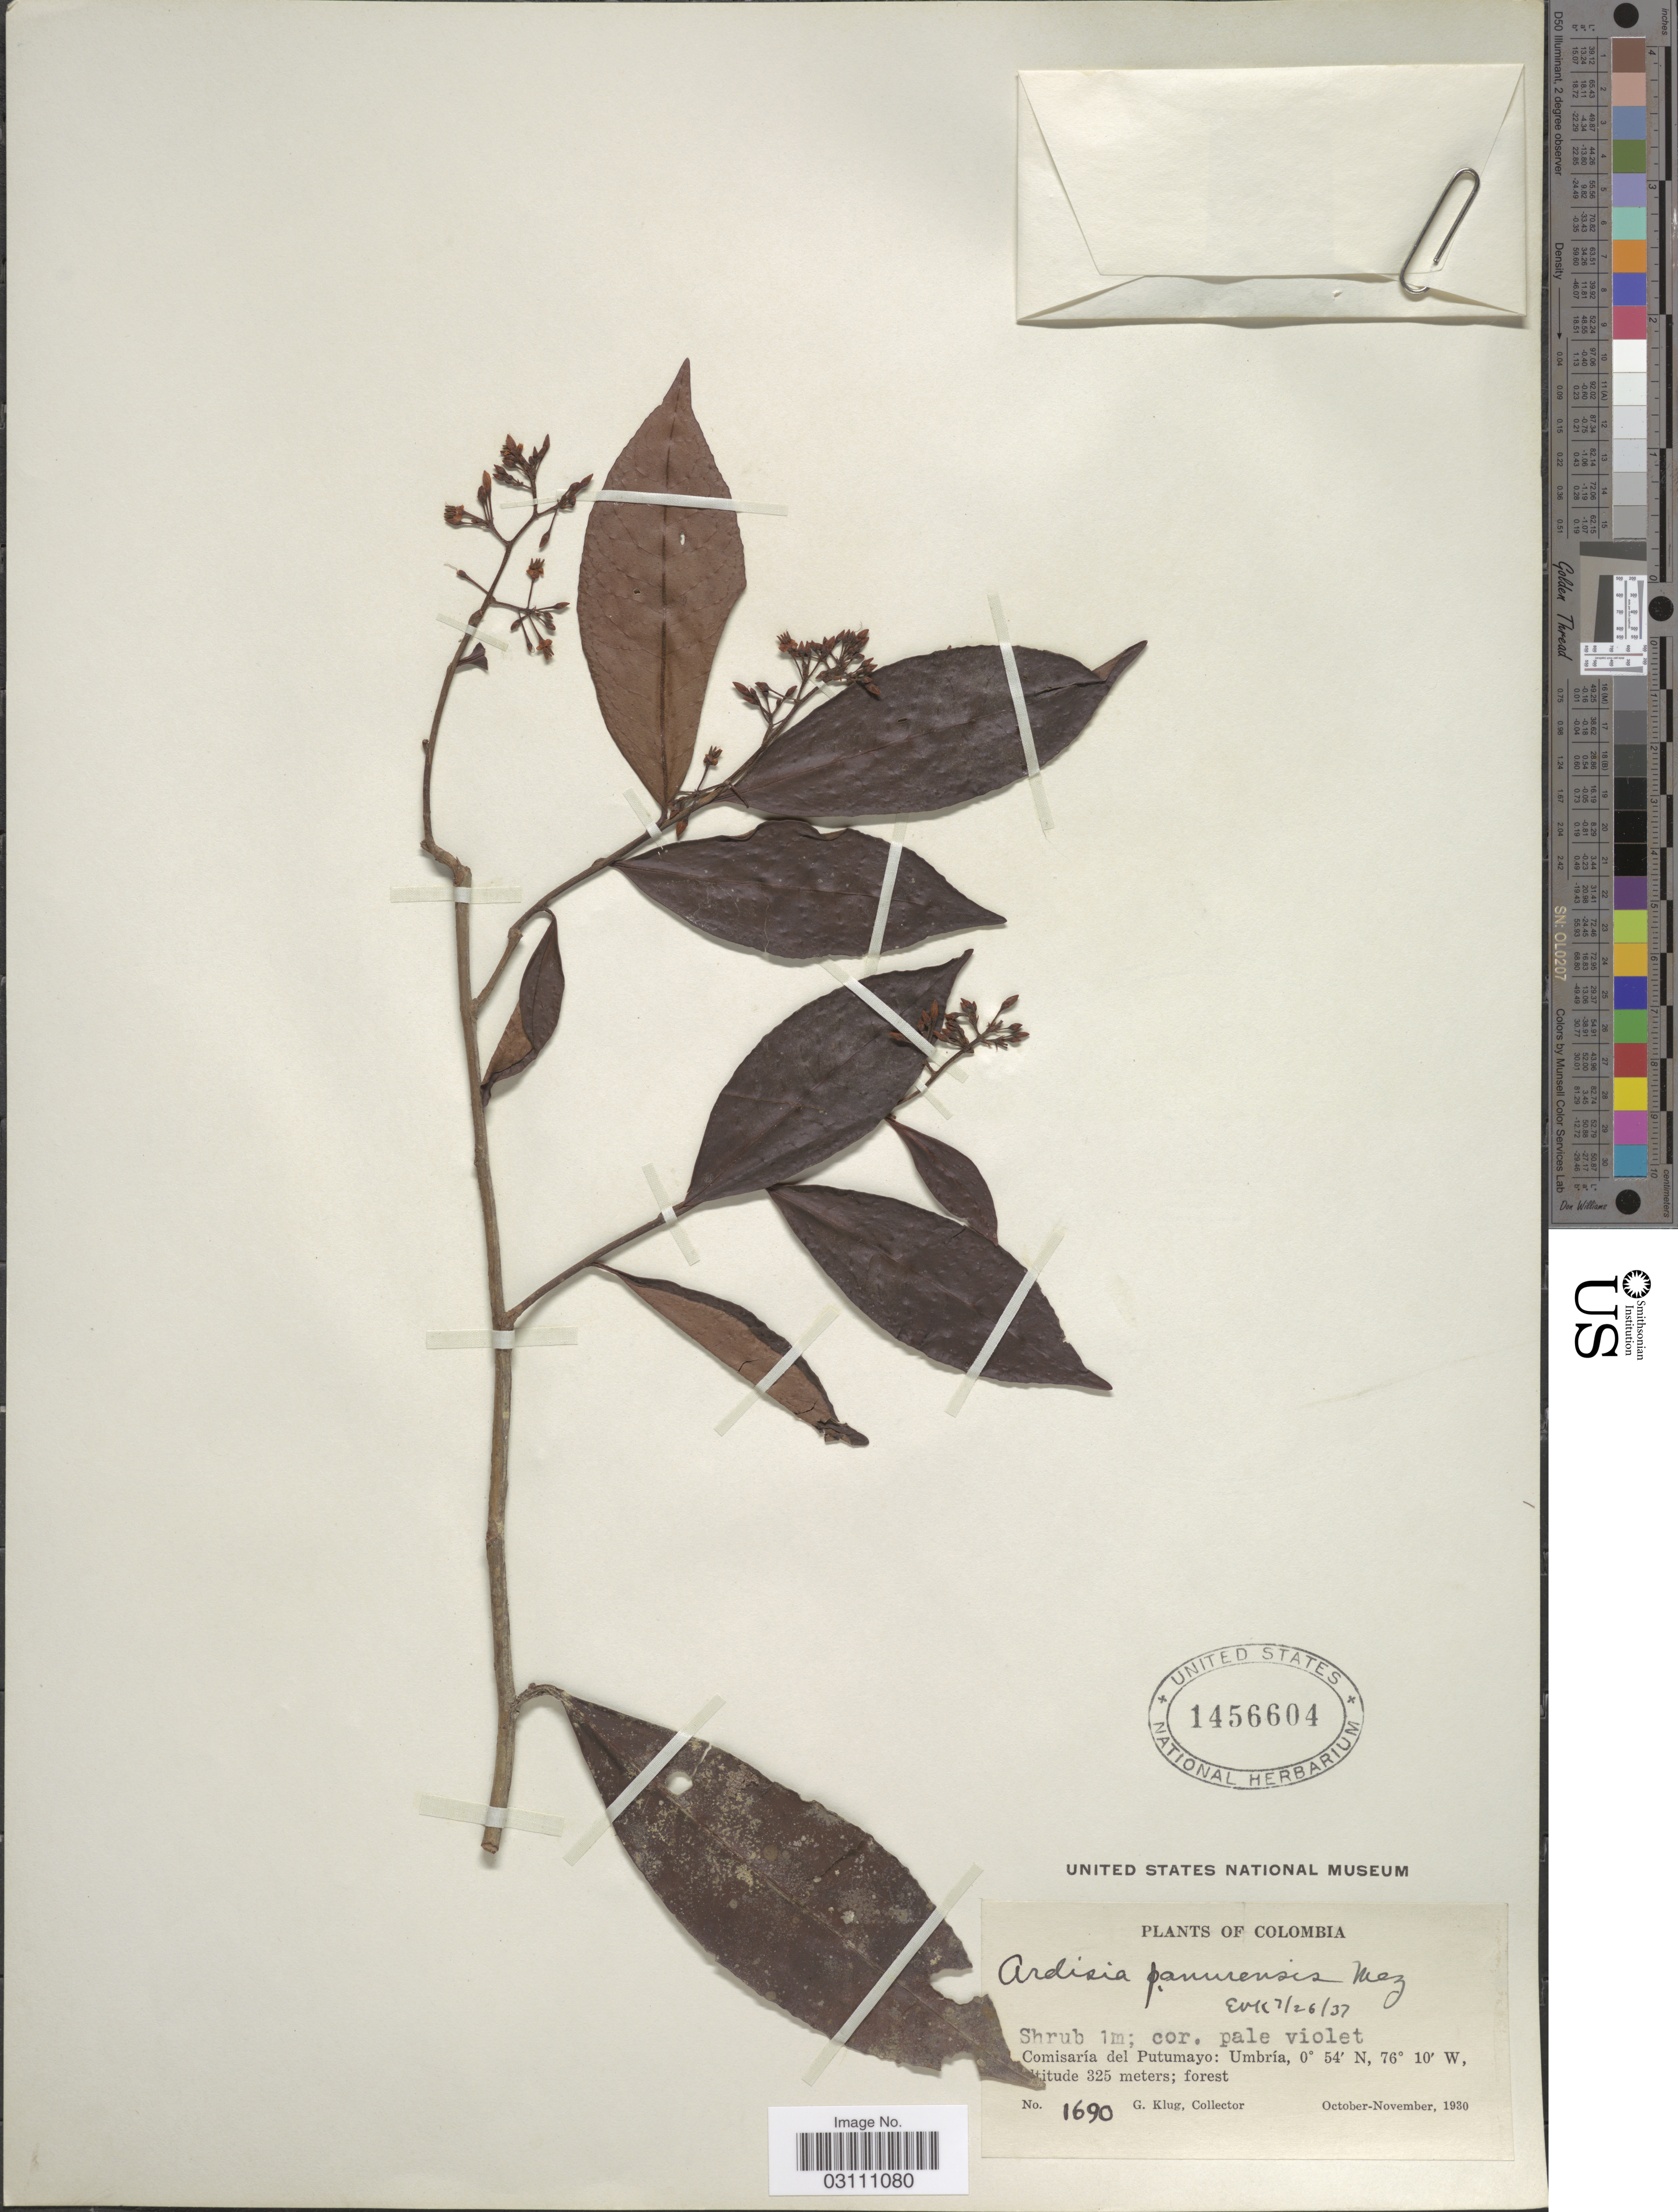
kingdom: Plantae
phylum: Tracheophyta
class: Magnoliopsida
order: Ericales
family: Primulaceae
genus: Ardisia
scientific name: Ardisia panurensis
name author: Mez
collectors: G. Klug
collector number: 1690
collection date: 1930-10/1930-11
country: Colombia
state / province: Putumayo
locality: Comisaría del Putumayo: Umbría.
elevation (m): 325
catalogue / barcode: US 1456604